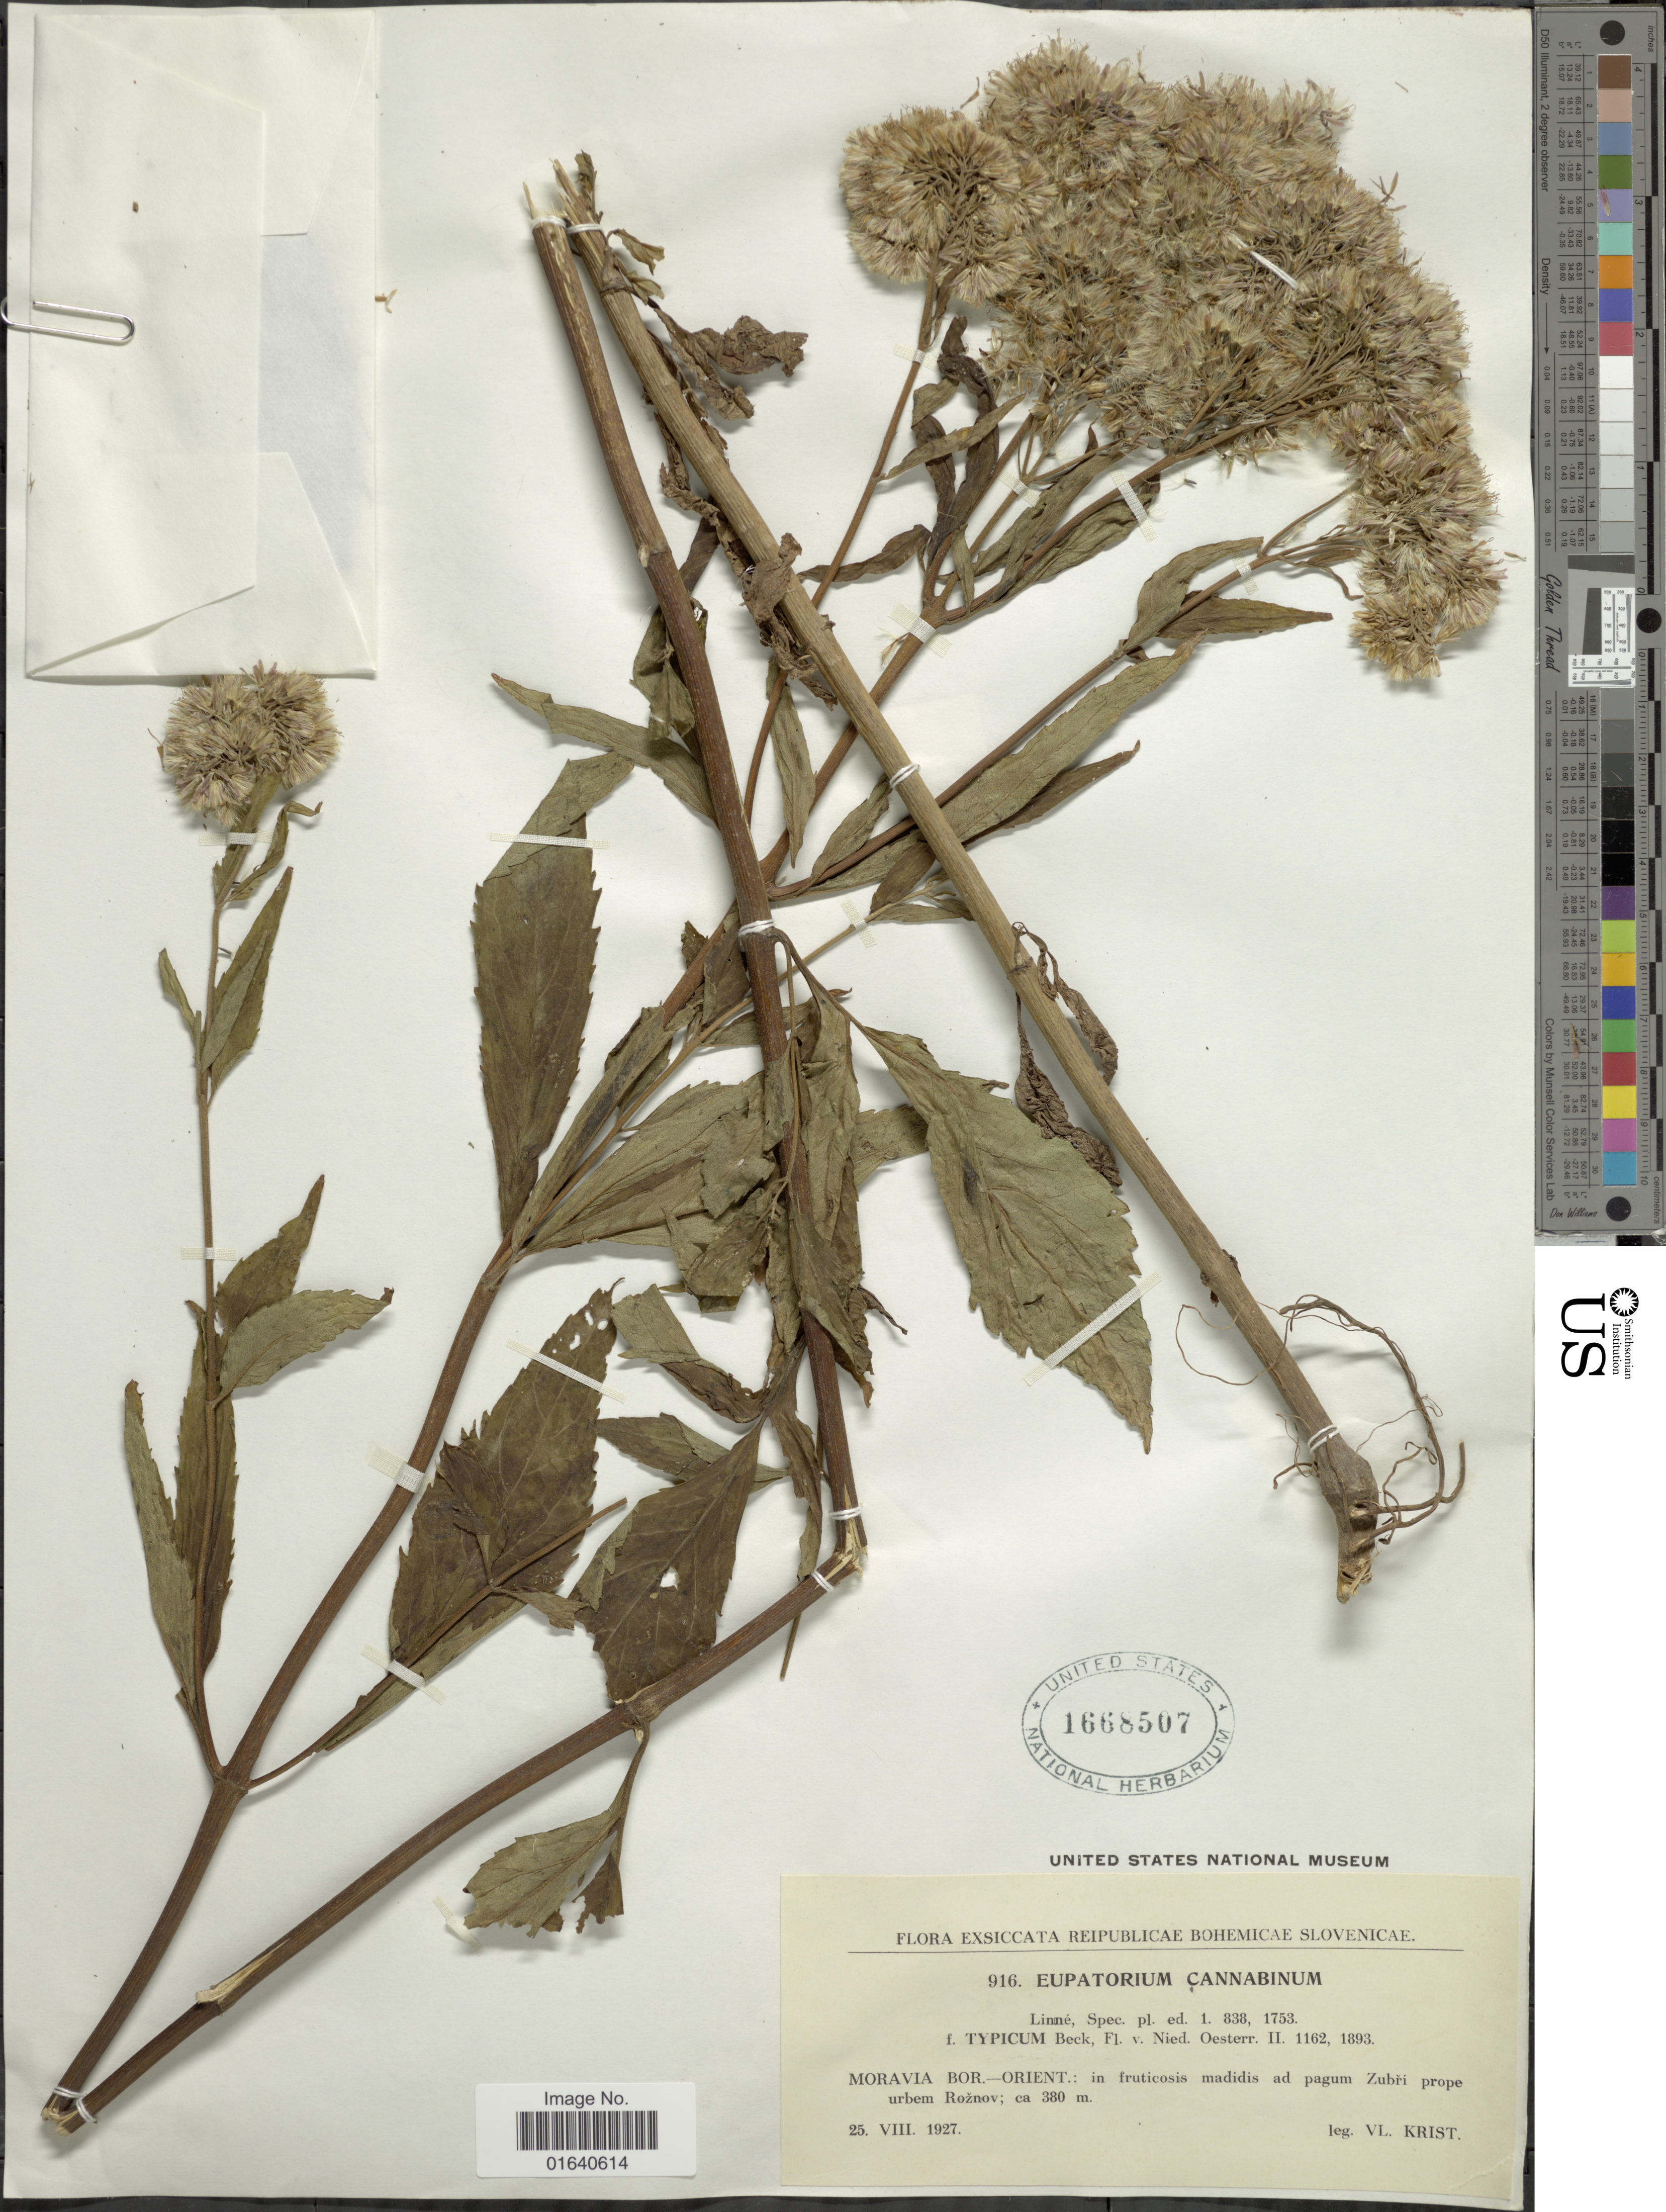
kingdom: Plantae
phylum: Tracheophyta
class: Magnoliopsida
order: Asterales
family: Asteraceae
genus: Eupatorium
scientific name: Eupatorium cannabinum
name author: L.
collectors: V. Krist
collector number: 916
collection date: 1927-08-25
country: Czechia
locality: Moravia Bor.-Orient: in fruticosis madidis ad pagum Zubri prope urbem Roznov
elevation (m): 330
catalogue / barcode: US 1668507